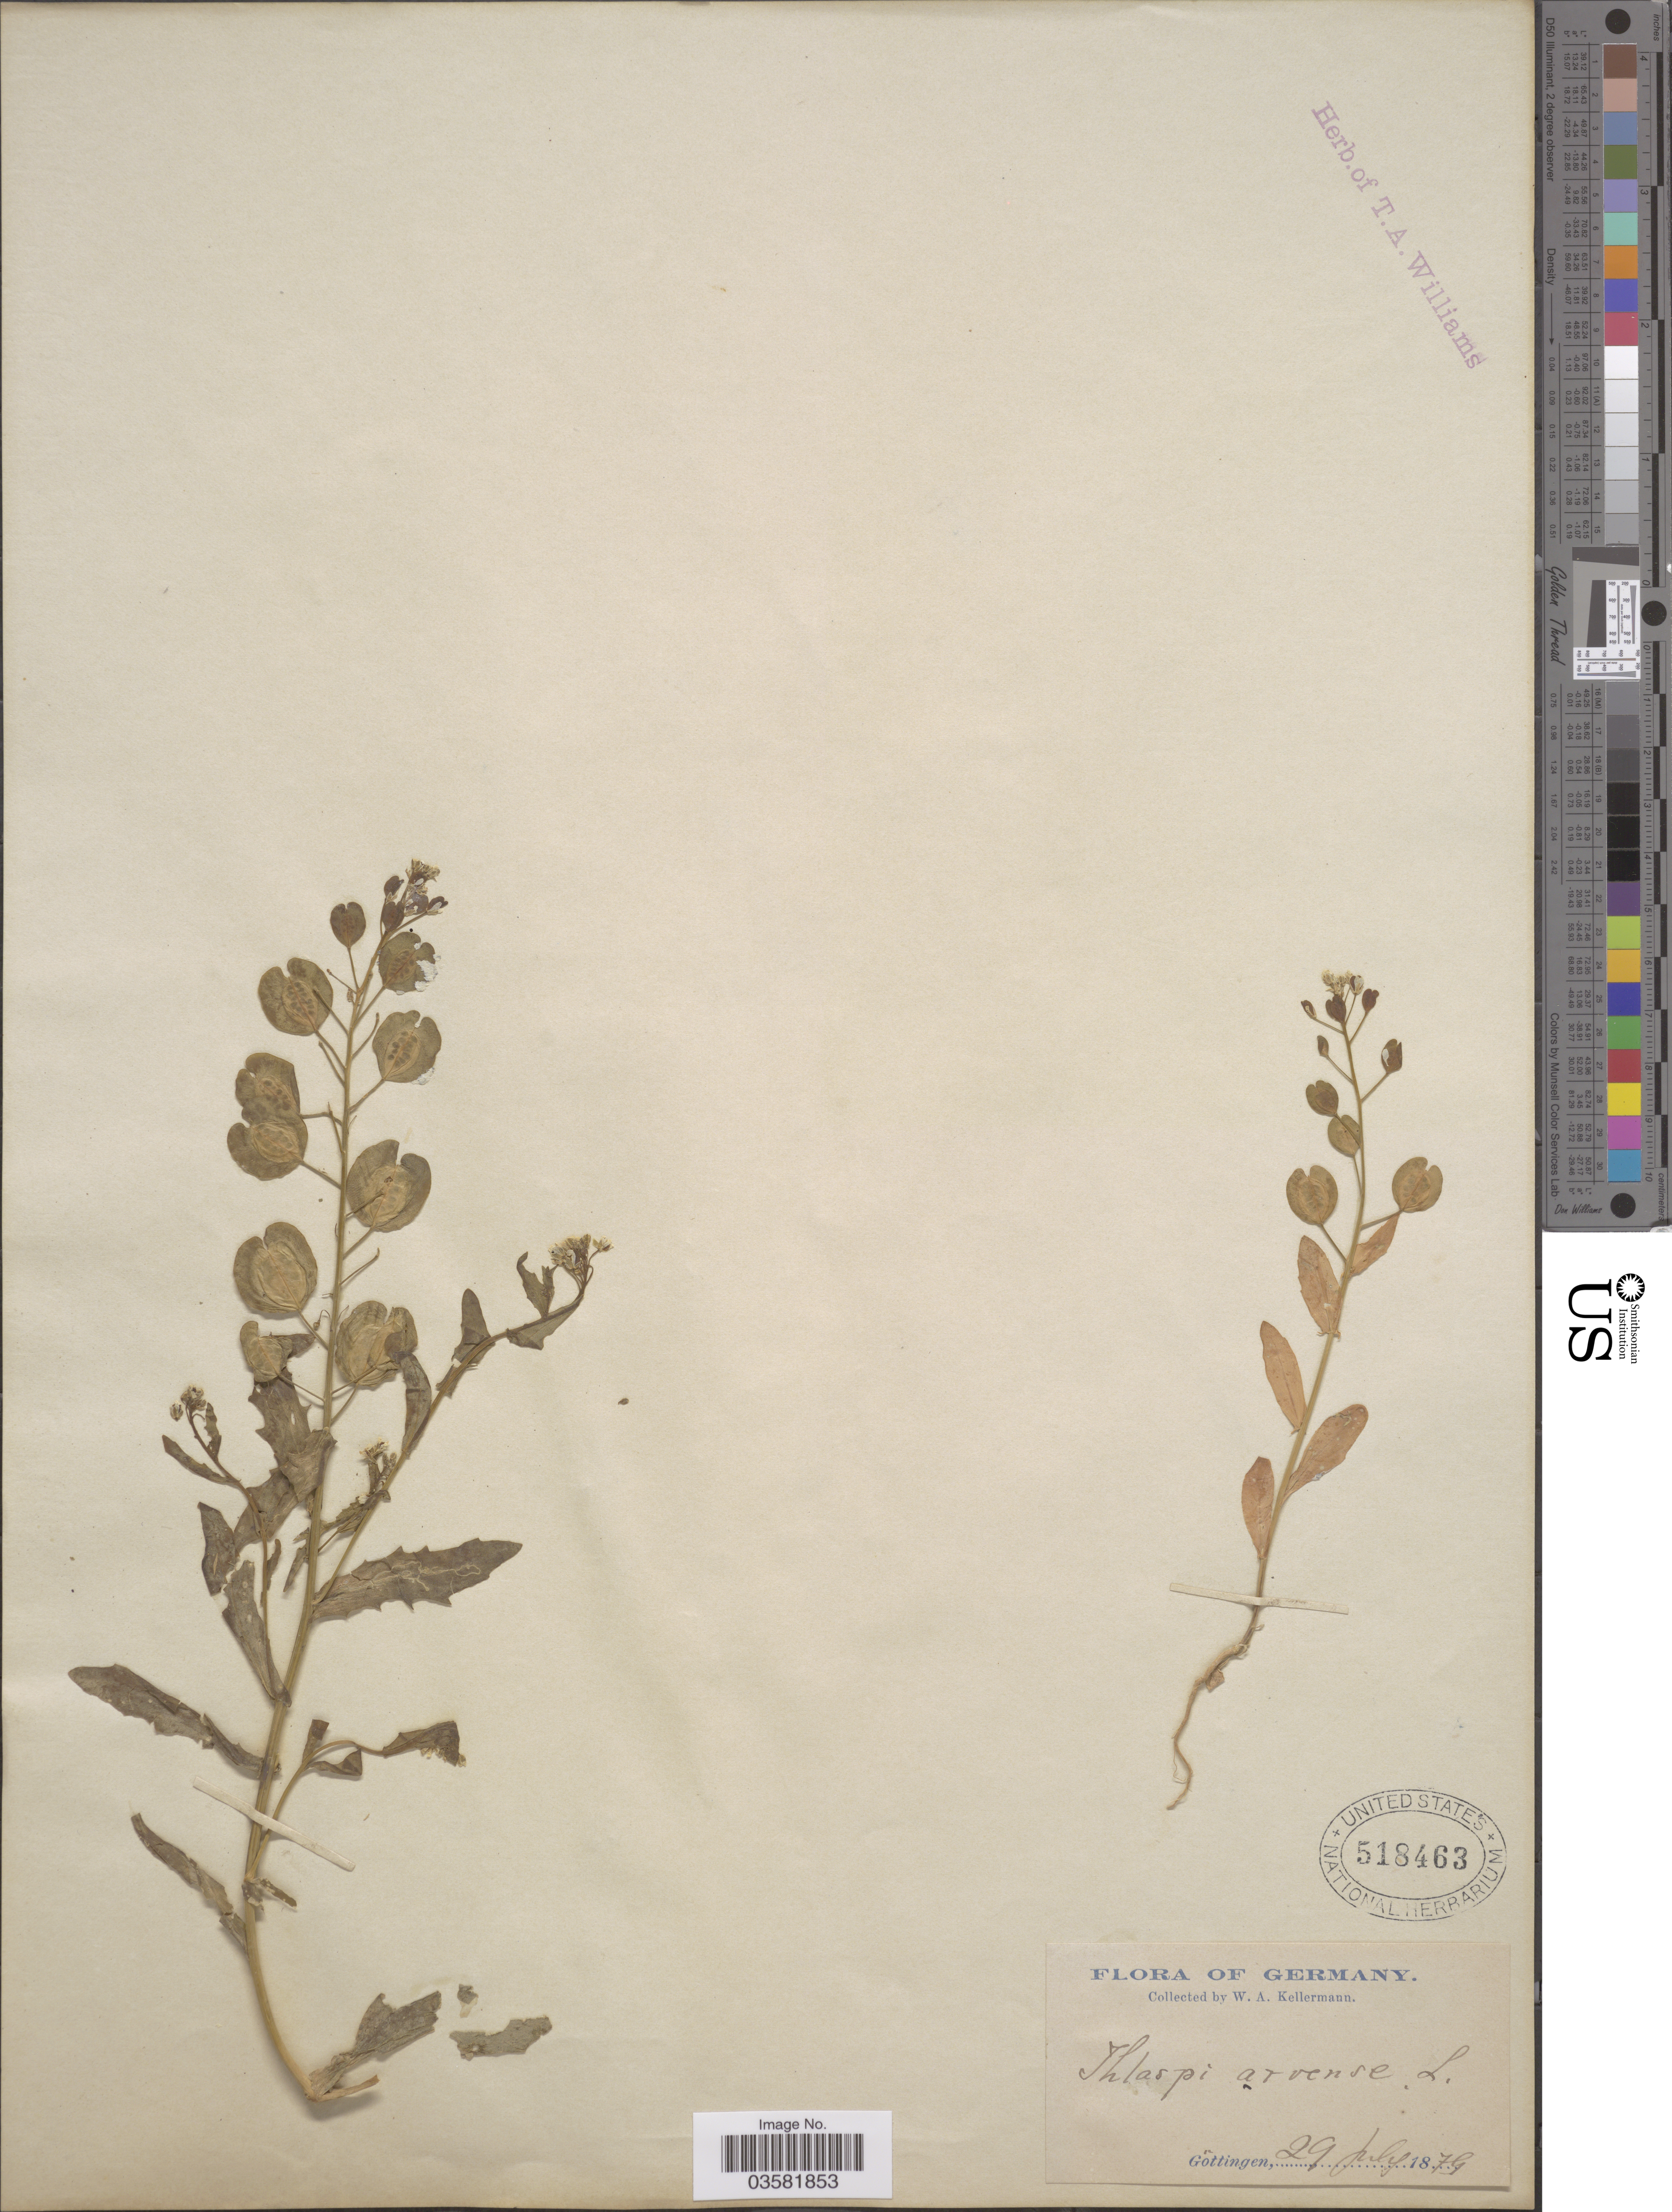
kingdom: Plantae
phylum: Tracheophyta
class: Magnoliopsida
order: Brassicales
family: Brassicaceae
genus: Thlaspi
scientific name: Thlaspi arvense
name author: L.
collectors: W. Kellerman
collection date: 1879-07-29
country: Germany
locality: Göttingen.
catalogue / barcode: US 518463